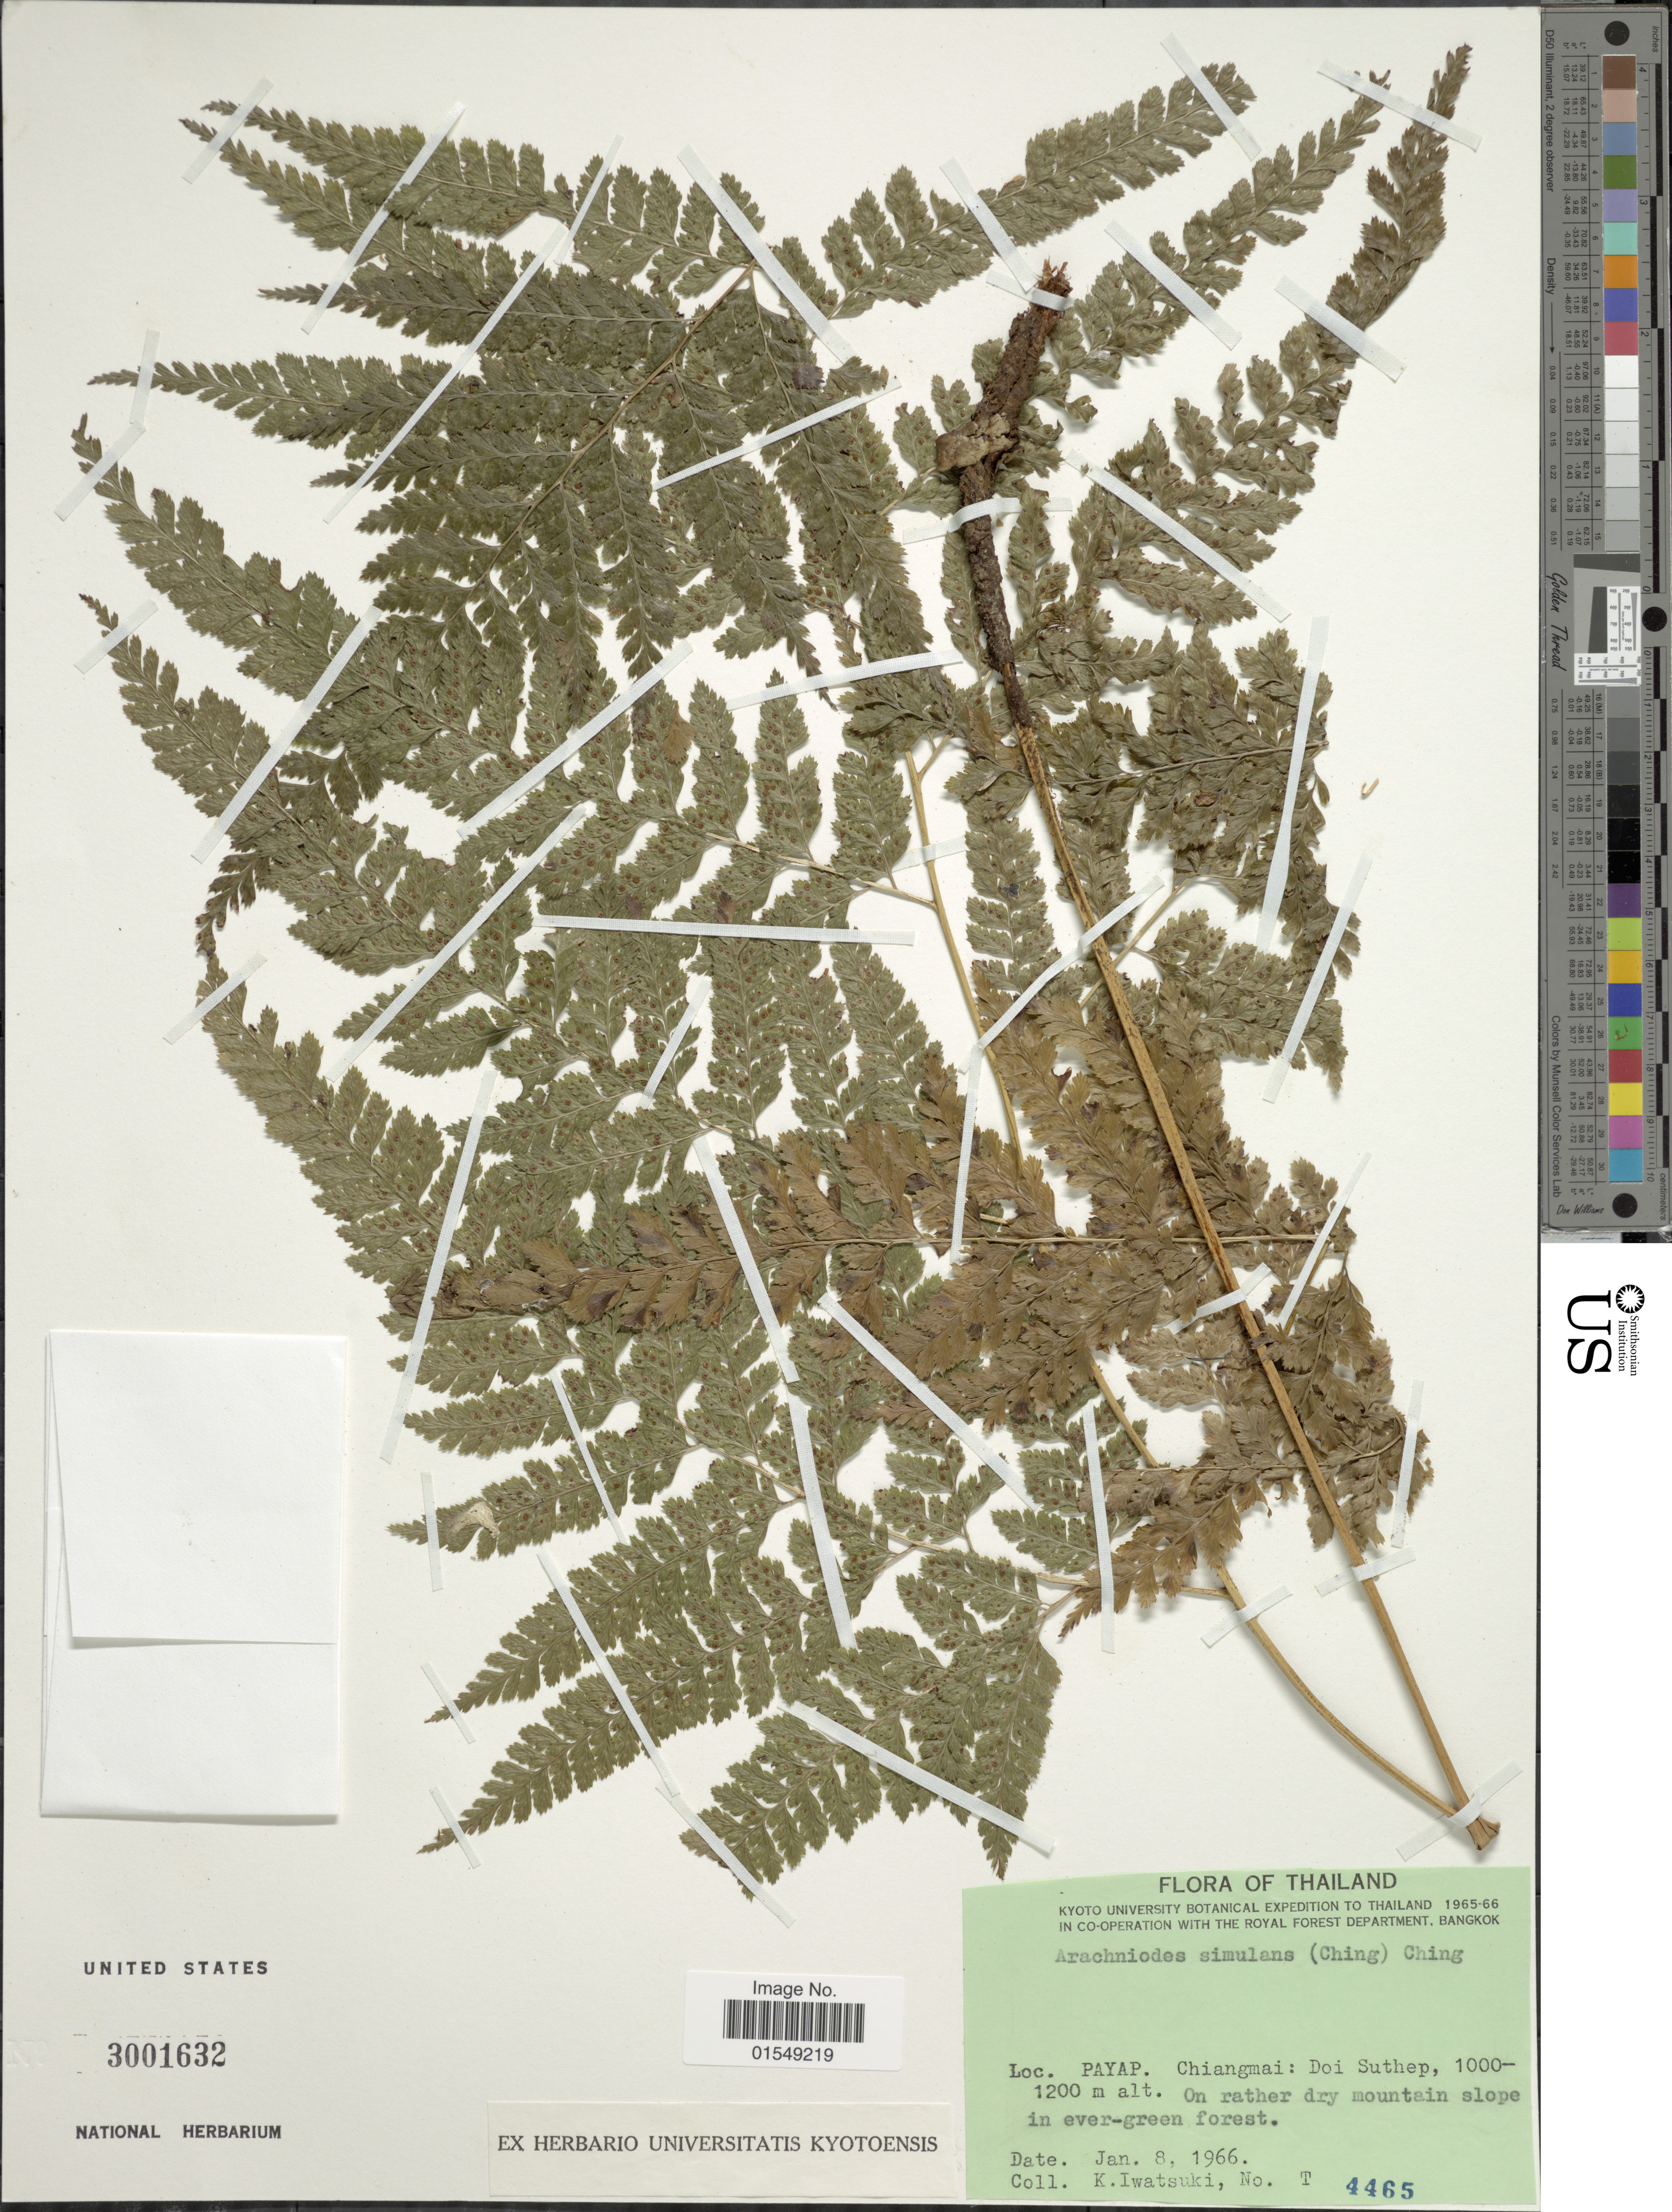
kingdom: Plantae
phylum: Tracheophyta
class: Polypodiopsida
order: Polypodiales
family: Dryopteridaceae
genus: Arachniodes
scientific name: Arachniodes simulans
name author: (Ching) Ching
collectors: K. Iwatsuki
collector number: T4465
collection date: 1966-01-08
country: Thailand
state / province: Chiang Mai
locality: Payap. Chiangmai: Doi Suthep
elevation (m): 1000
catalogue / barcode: US 3001632